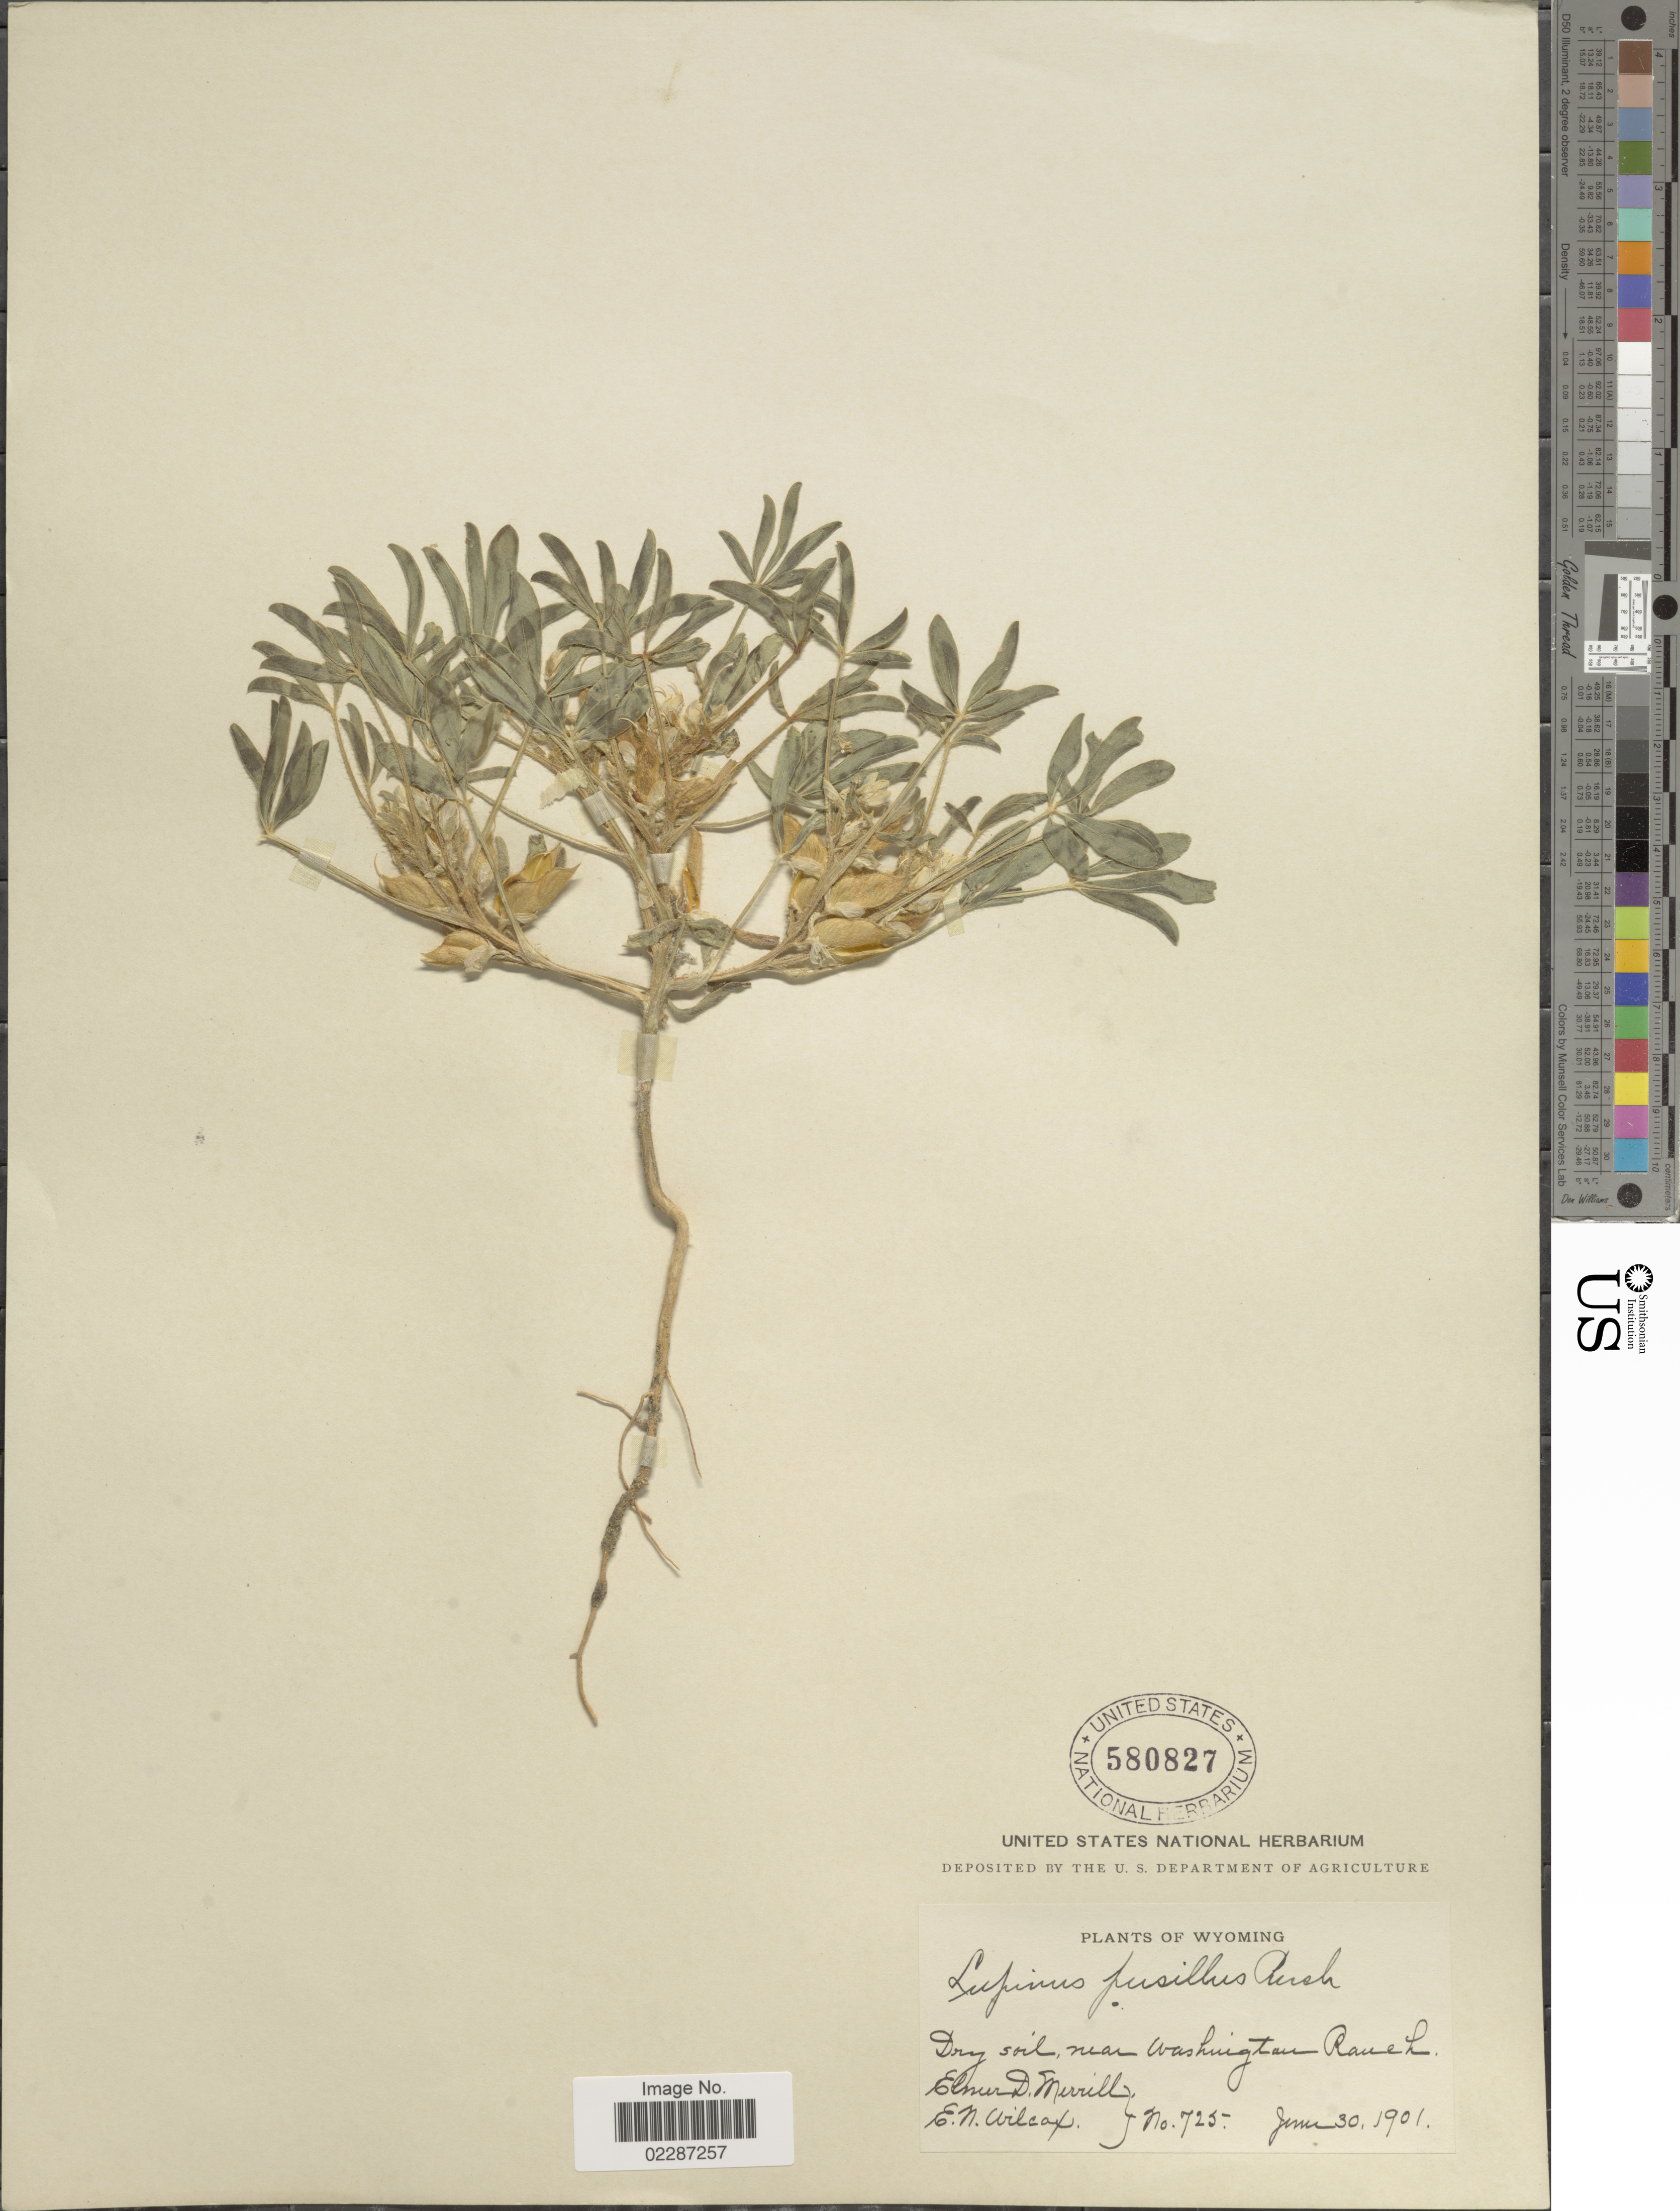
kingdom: Plantae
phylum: Tracheophyta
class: Magnoliopsida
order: Fabales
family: Fabaceae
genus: Lupinus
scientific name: Lupinus pusillus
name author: Pursh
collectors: E. D. Merrill & E. Wilcox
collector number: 725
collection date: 1901-06-30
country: United States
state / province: Wyoming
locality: Near Washington Ranch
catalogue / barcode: US 580827